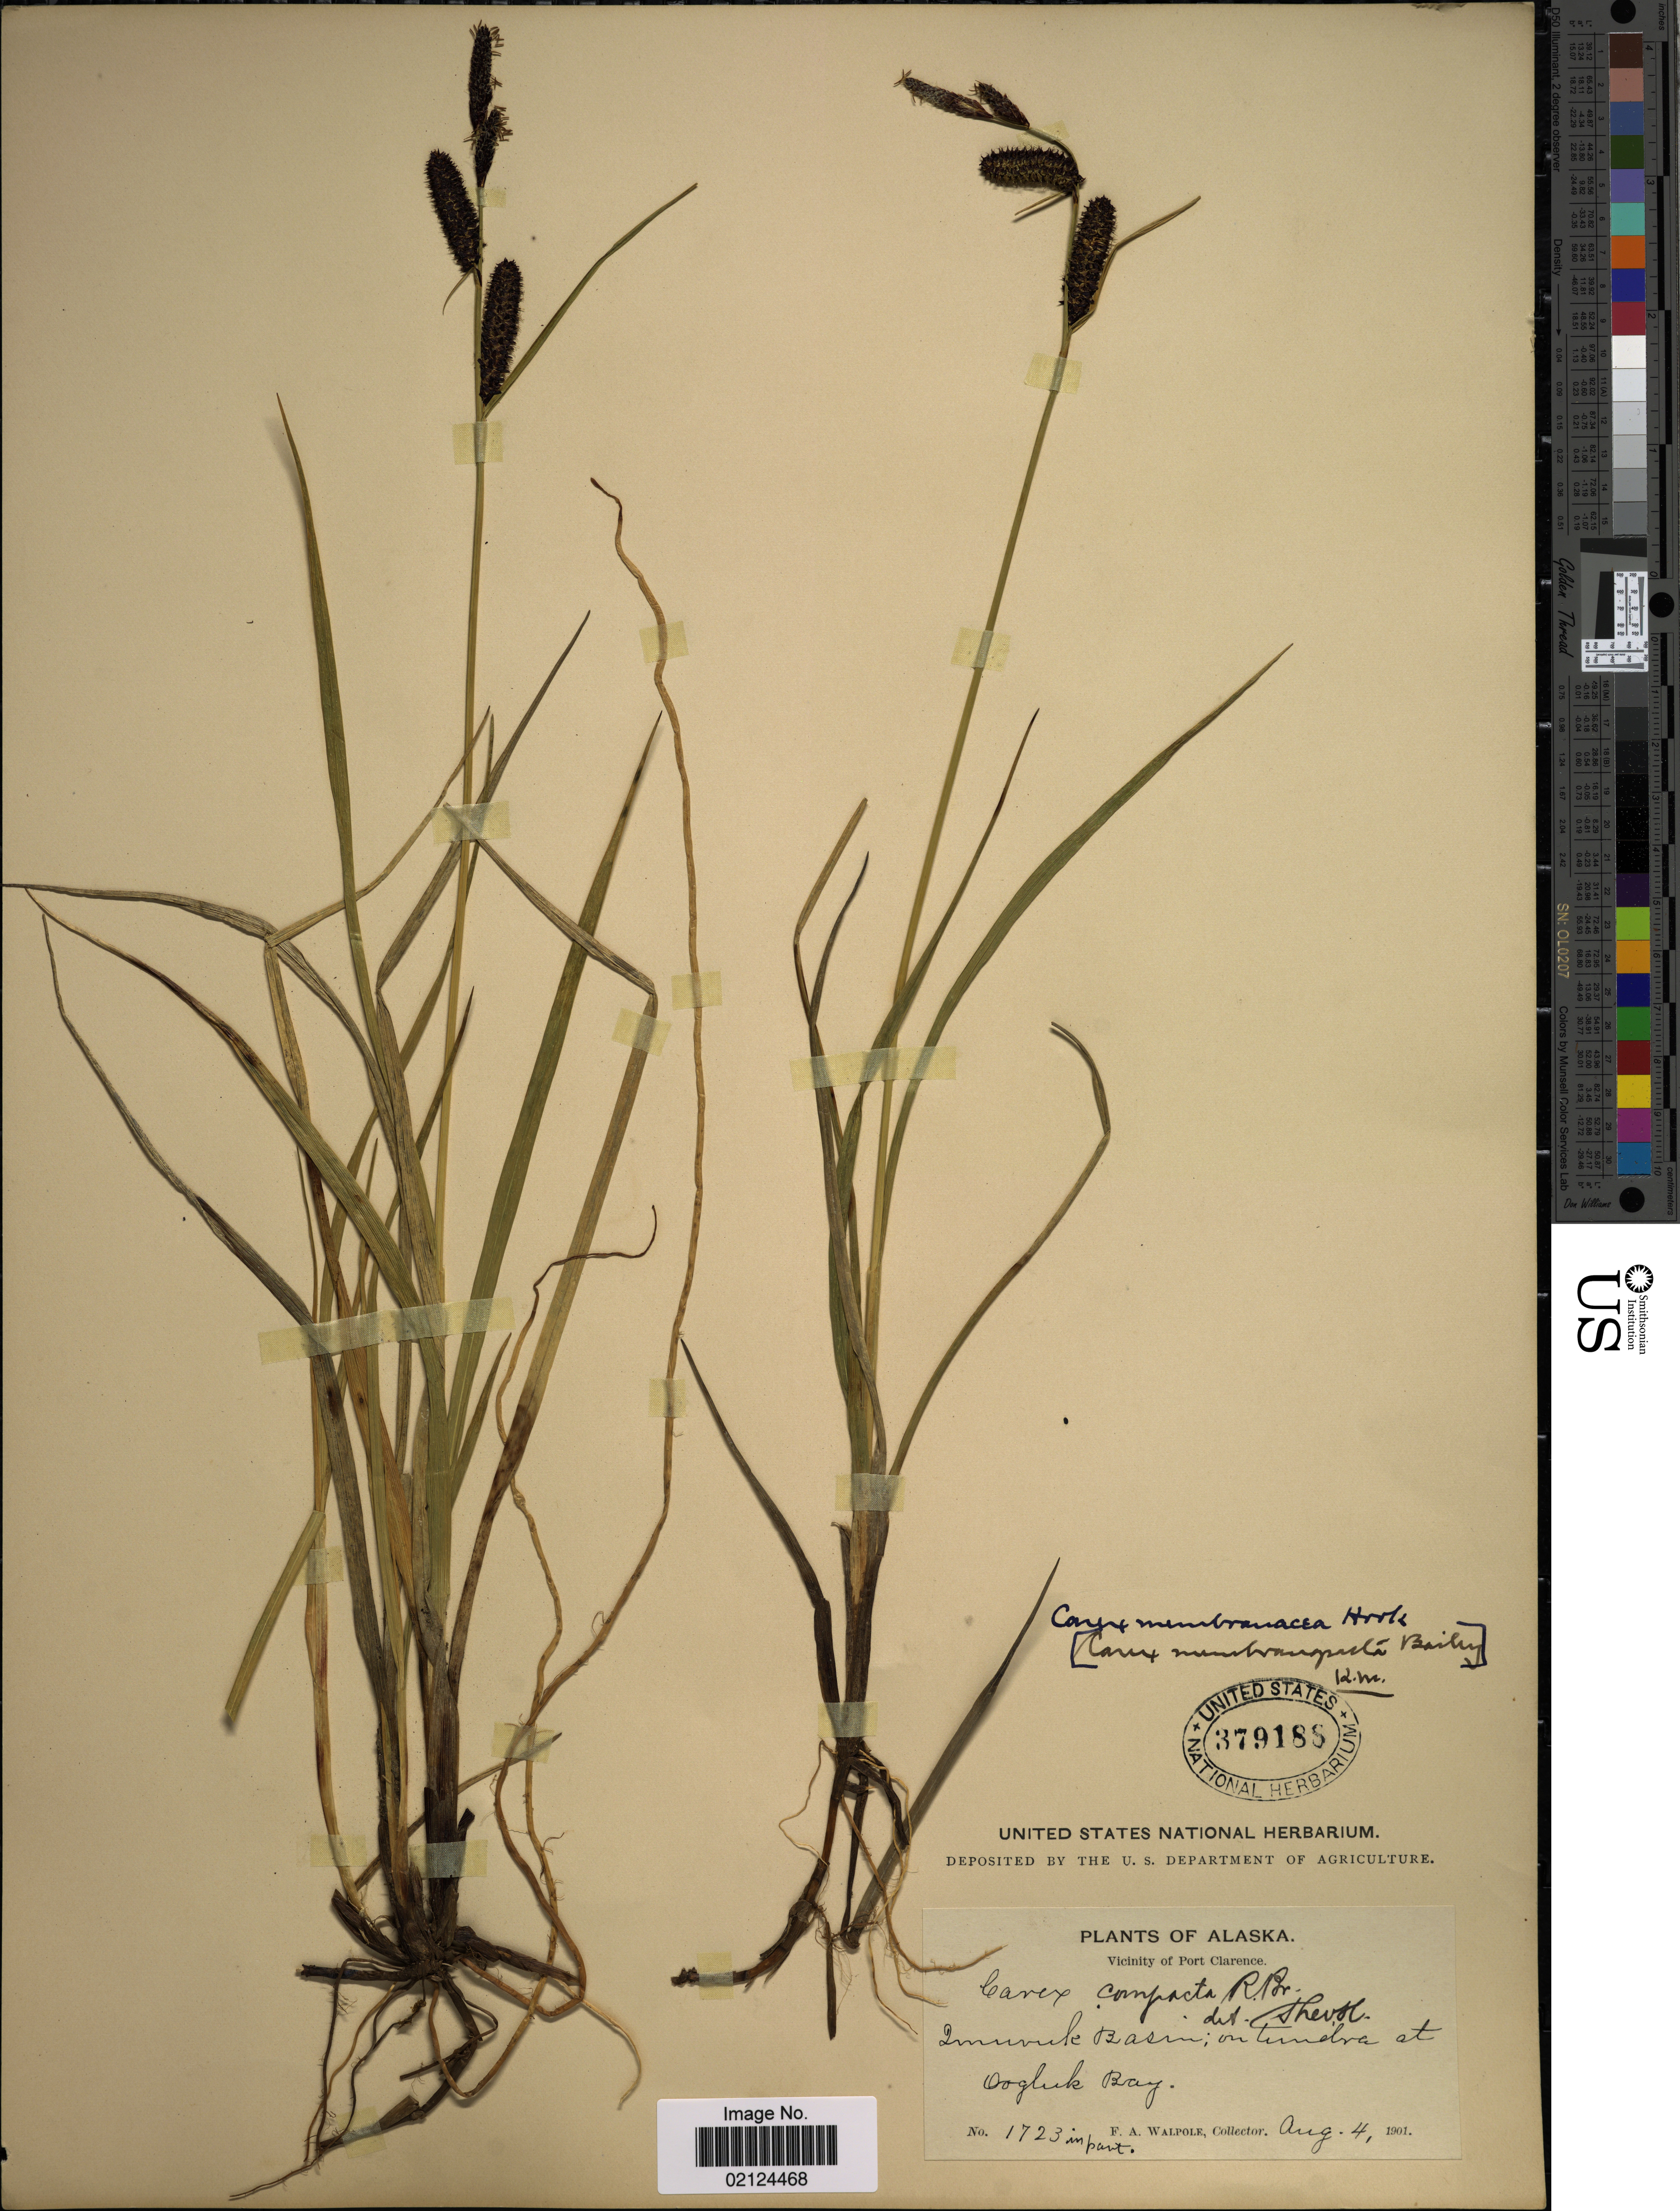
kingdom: Plantae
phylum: Tracheophyta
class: Liliopsida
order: Poales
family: Cyperaceae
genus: Carex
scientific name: Carex membranacea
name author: Hook.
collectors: F. Walpole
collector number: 1723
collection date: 1901-08-04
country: United States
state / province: Alaska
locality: Port Clarence. Imuruk Basin; on tundra at Oogluk Bay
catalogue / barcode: US 379188